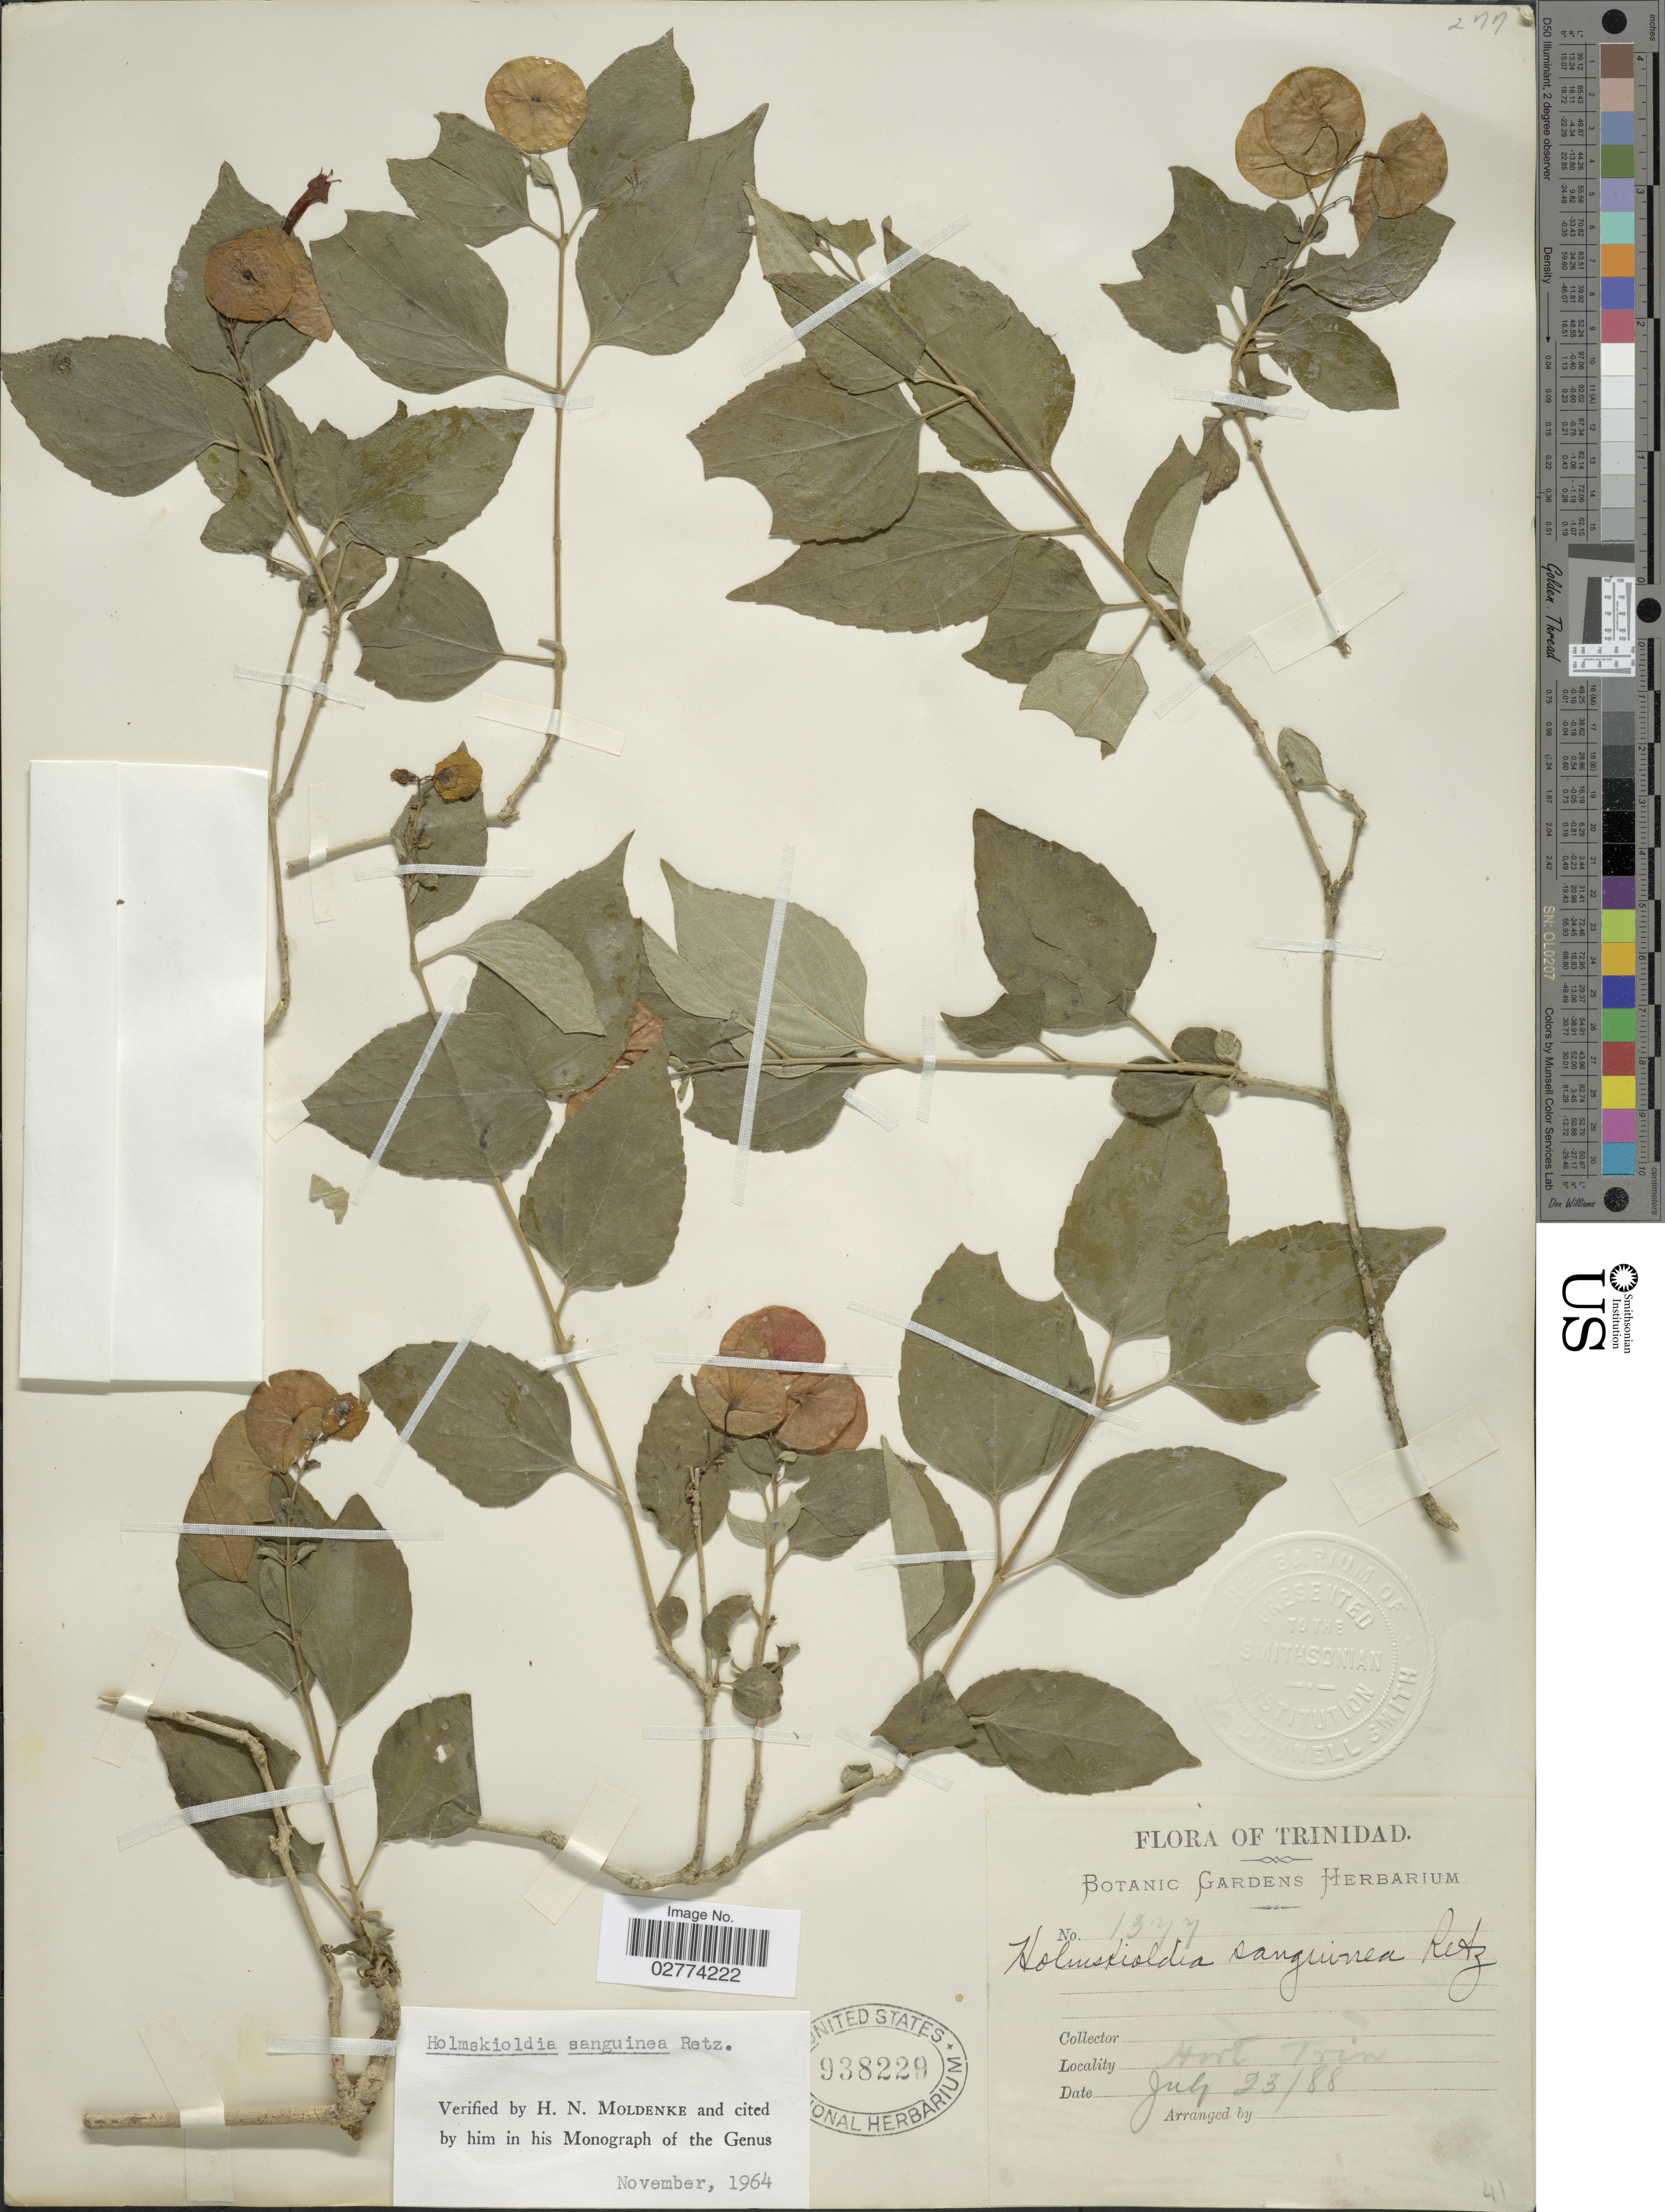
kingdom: Plantae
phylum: Tracheophyta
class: Magnoliopsida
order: Lamiales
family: Lamiaceae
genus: Holmskioldia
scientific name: Holmskioldia sanguinea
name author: Retz.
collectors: ex herb. Botanic Gardens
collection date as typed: Transcribed d/m/y: 23/7/88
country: Trinidad and Tobago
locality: Trinidad. Hort Trin.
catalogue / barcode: US 938229